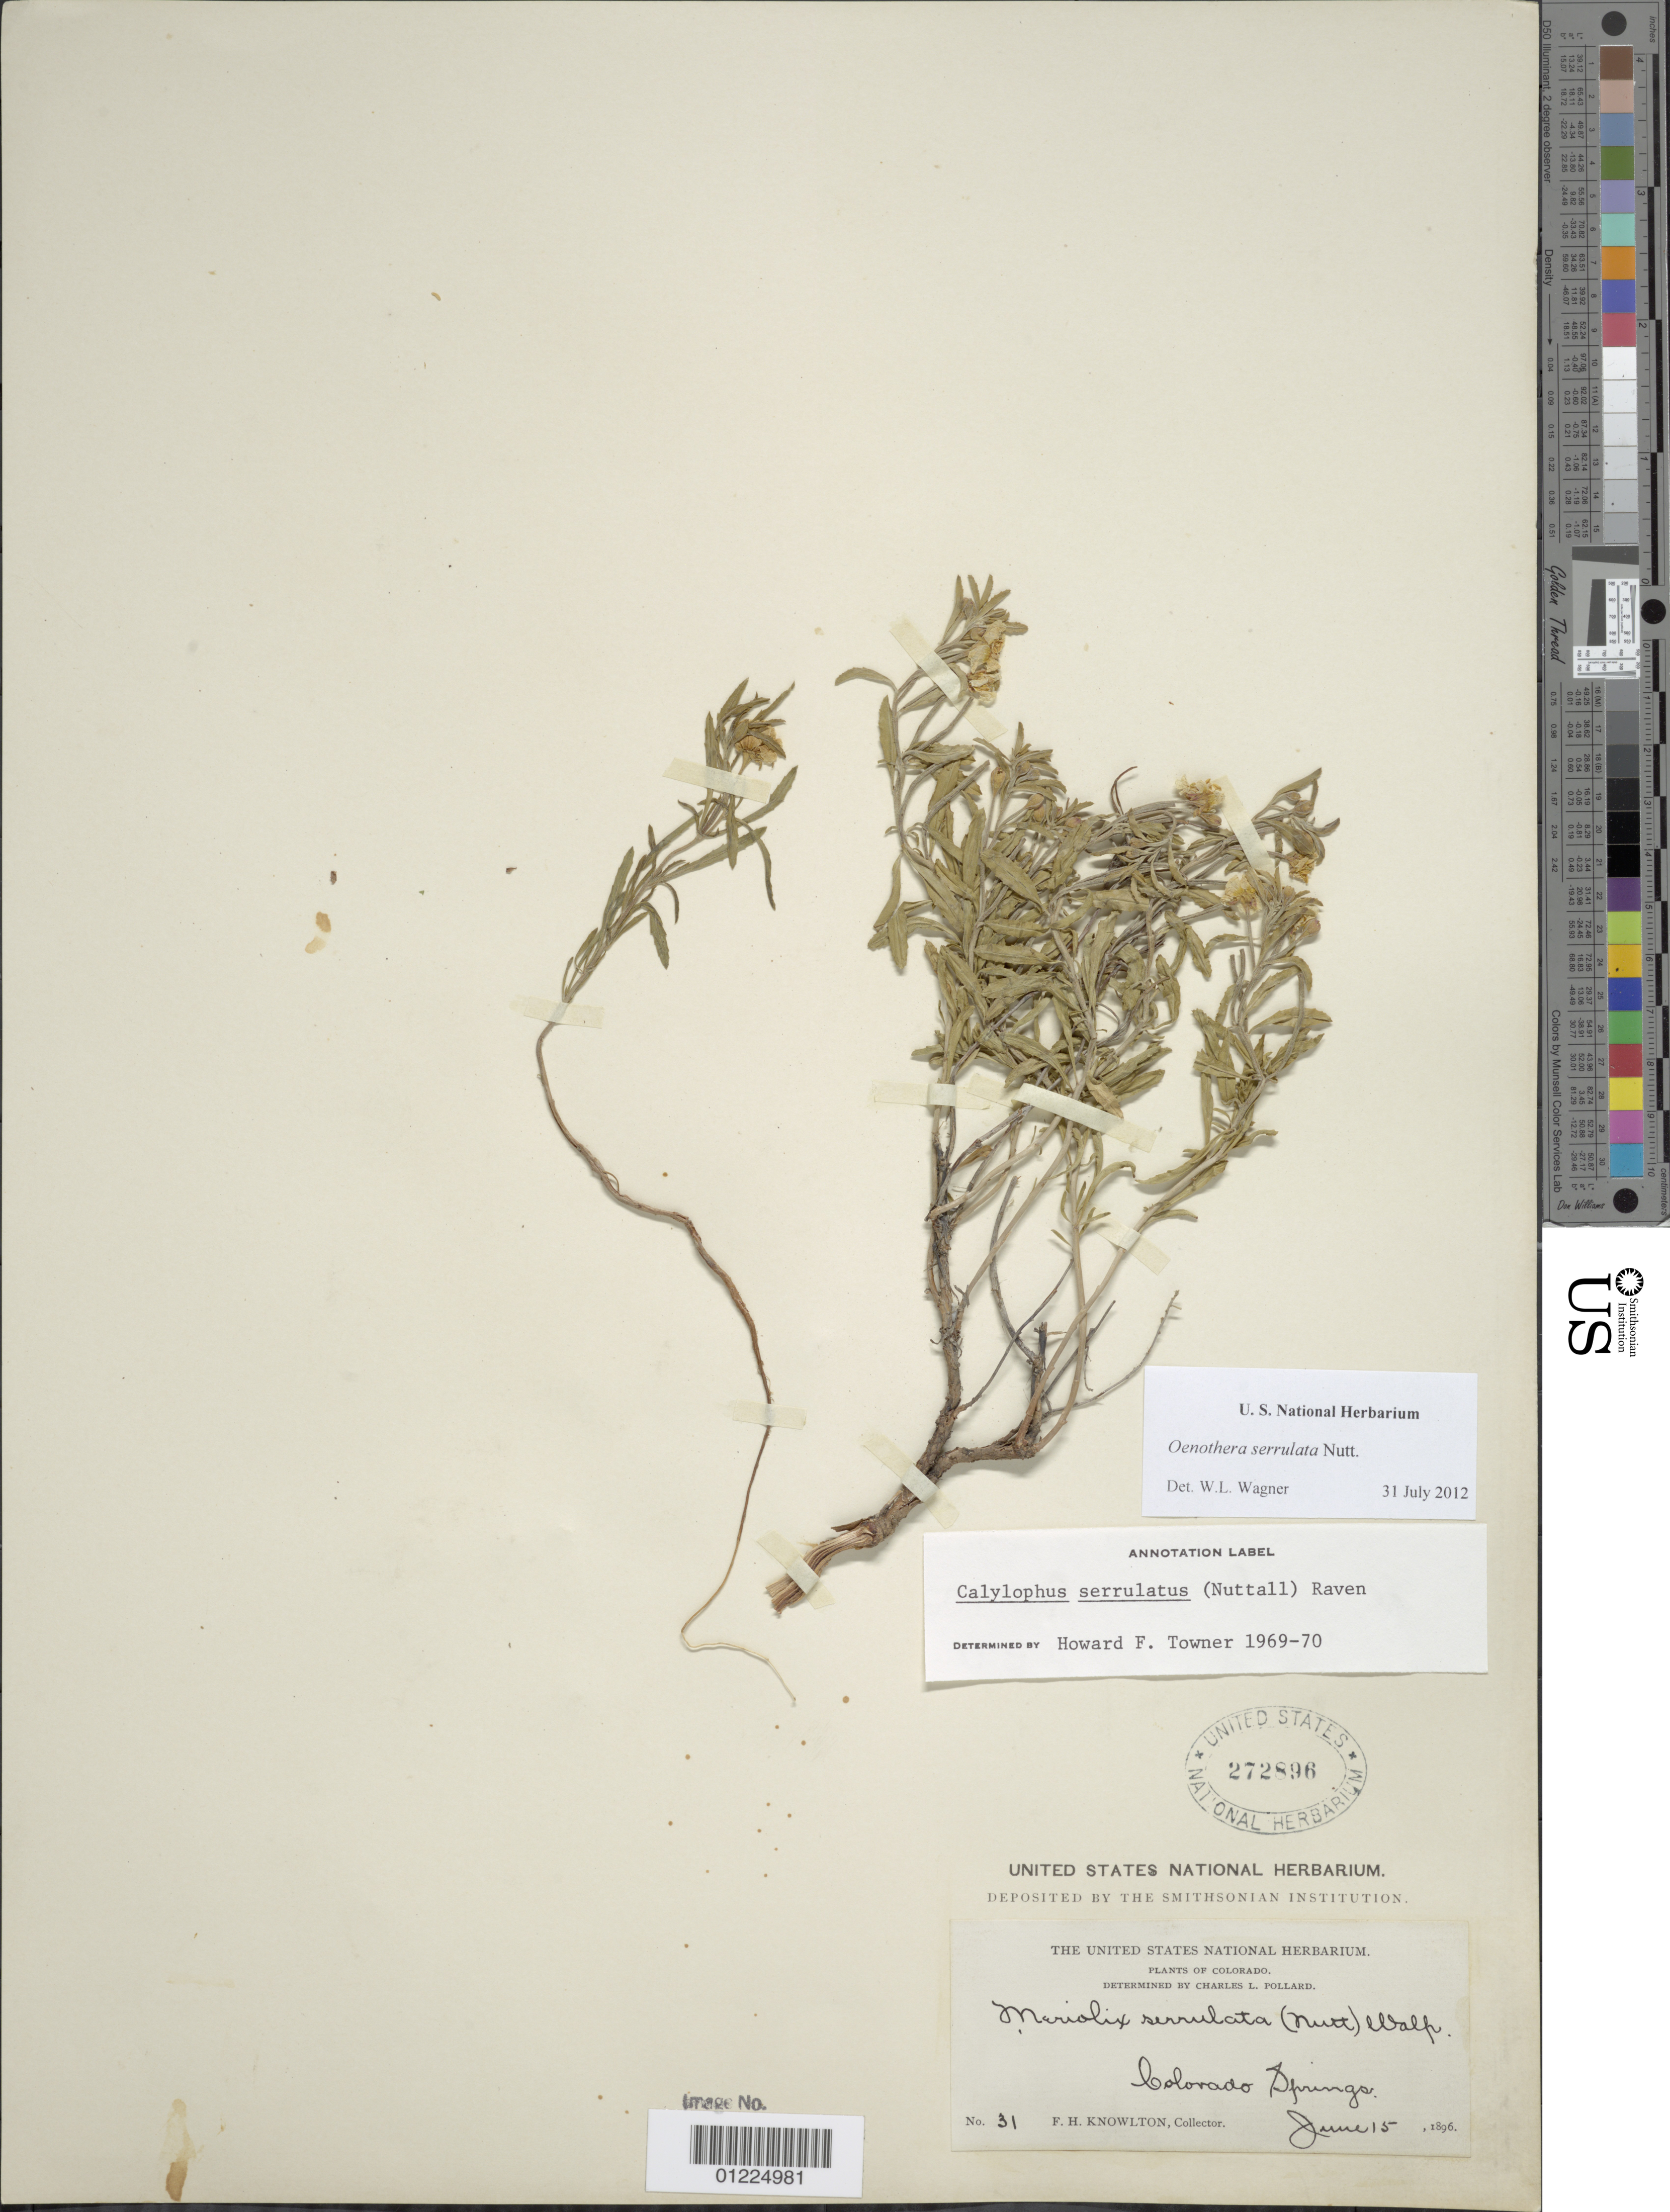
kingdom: Plantae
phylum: Tracheophyta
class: Magnoliopsida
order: Myrtales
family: Onagraceae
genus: Oenothera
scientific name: Oenothera serrulata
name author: Nutt.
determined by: Wagner, W. L., (BOT), Smithsonian Institution - National Museum of Natural History (UNITED STATES)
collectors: F. H. Knowlton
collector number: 31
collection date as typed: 15 Jun 1896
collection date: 1896-06-15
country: United States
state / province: Colorado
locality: Colorado Springs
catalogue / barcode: US 272896